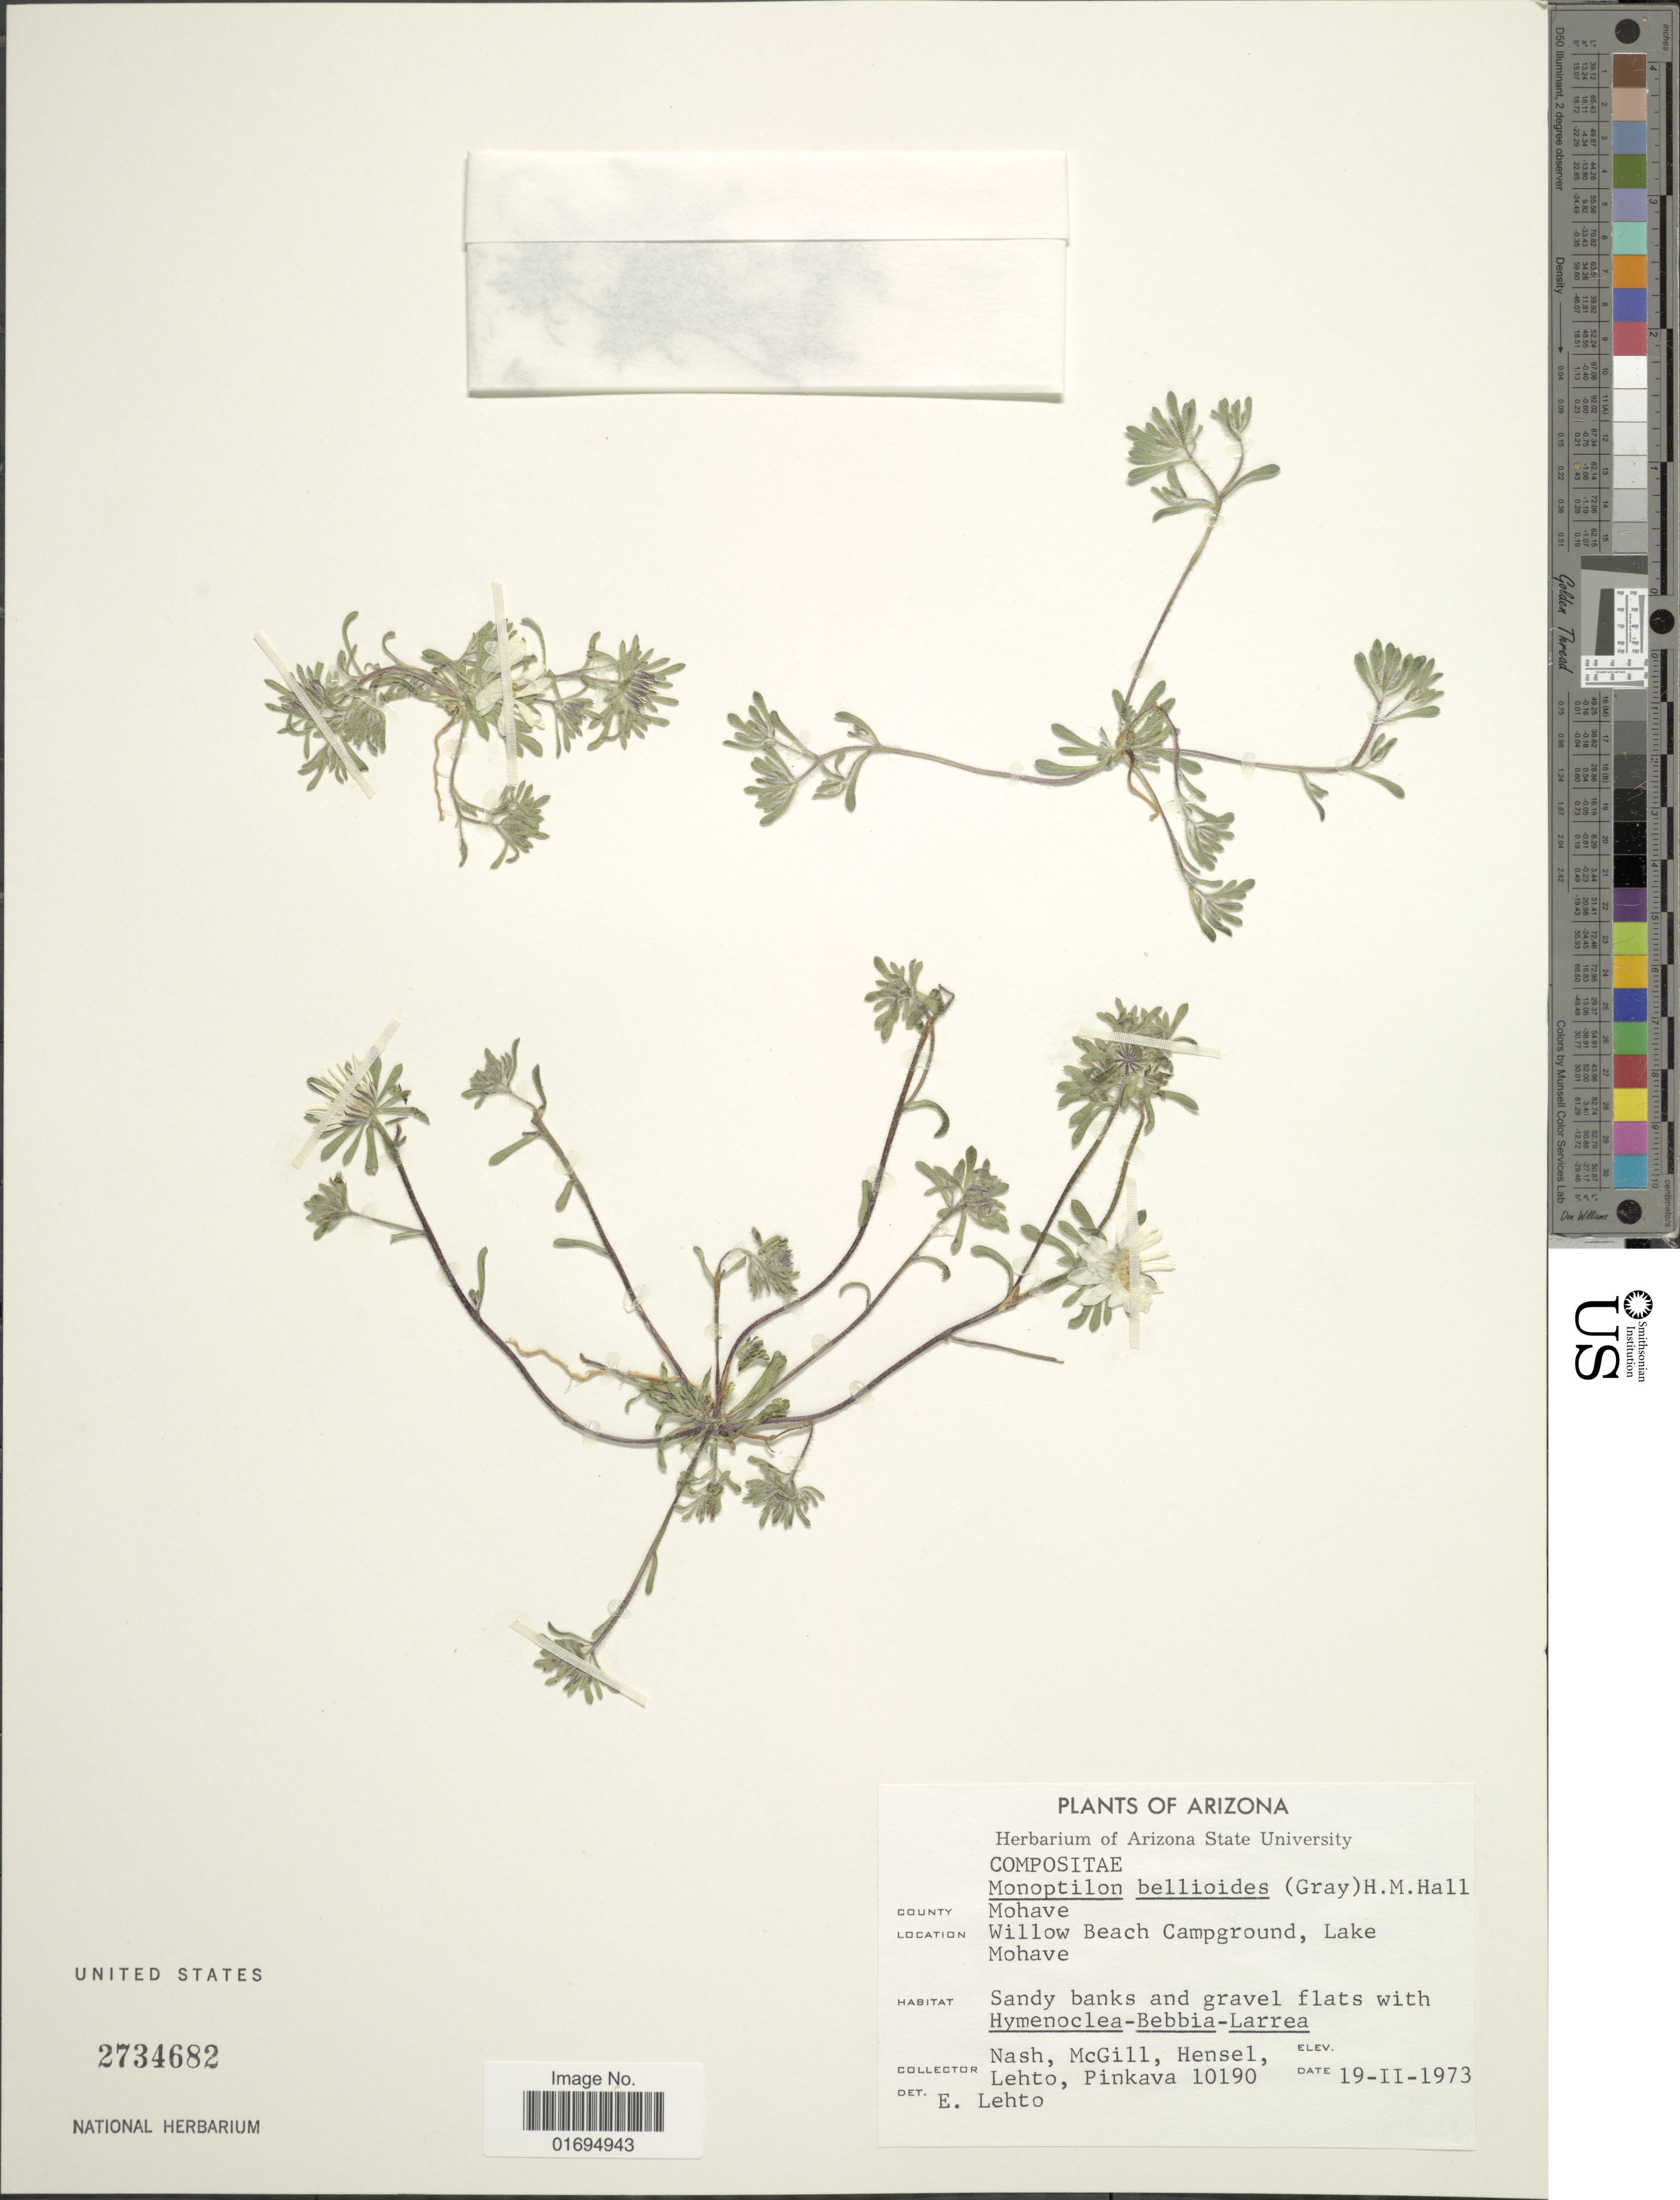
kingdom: Plantae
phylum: Tracheophyta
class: Magnoliopsida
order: Asterales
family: Asteraceae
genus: Monoptilon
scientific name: Monoptilon bellioides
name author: (A. Gray) H.M. Hall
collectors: -- Nash, -. McGill, -. Hensel, -. Lehto & -. Pinkava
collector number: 10190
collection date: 1973-02-14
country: United States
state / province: Arizona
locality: Willow beach Campground, Lake Mohave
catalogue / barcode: US 2734682